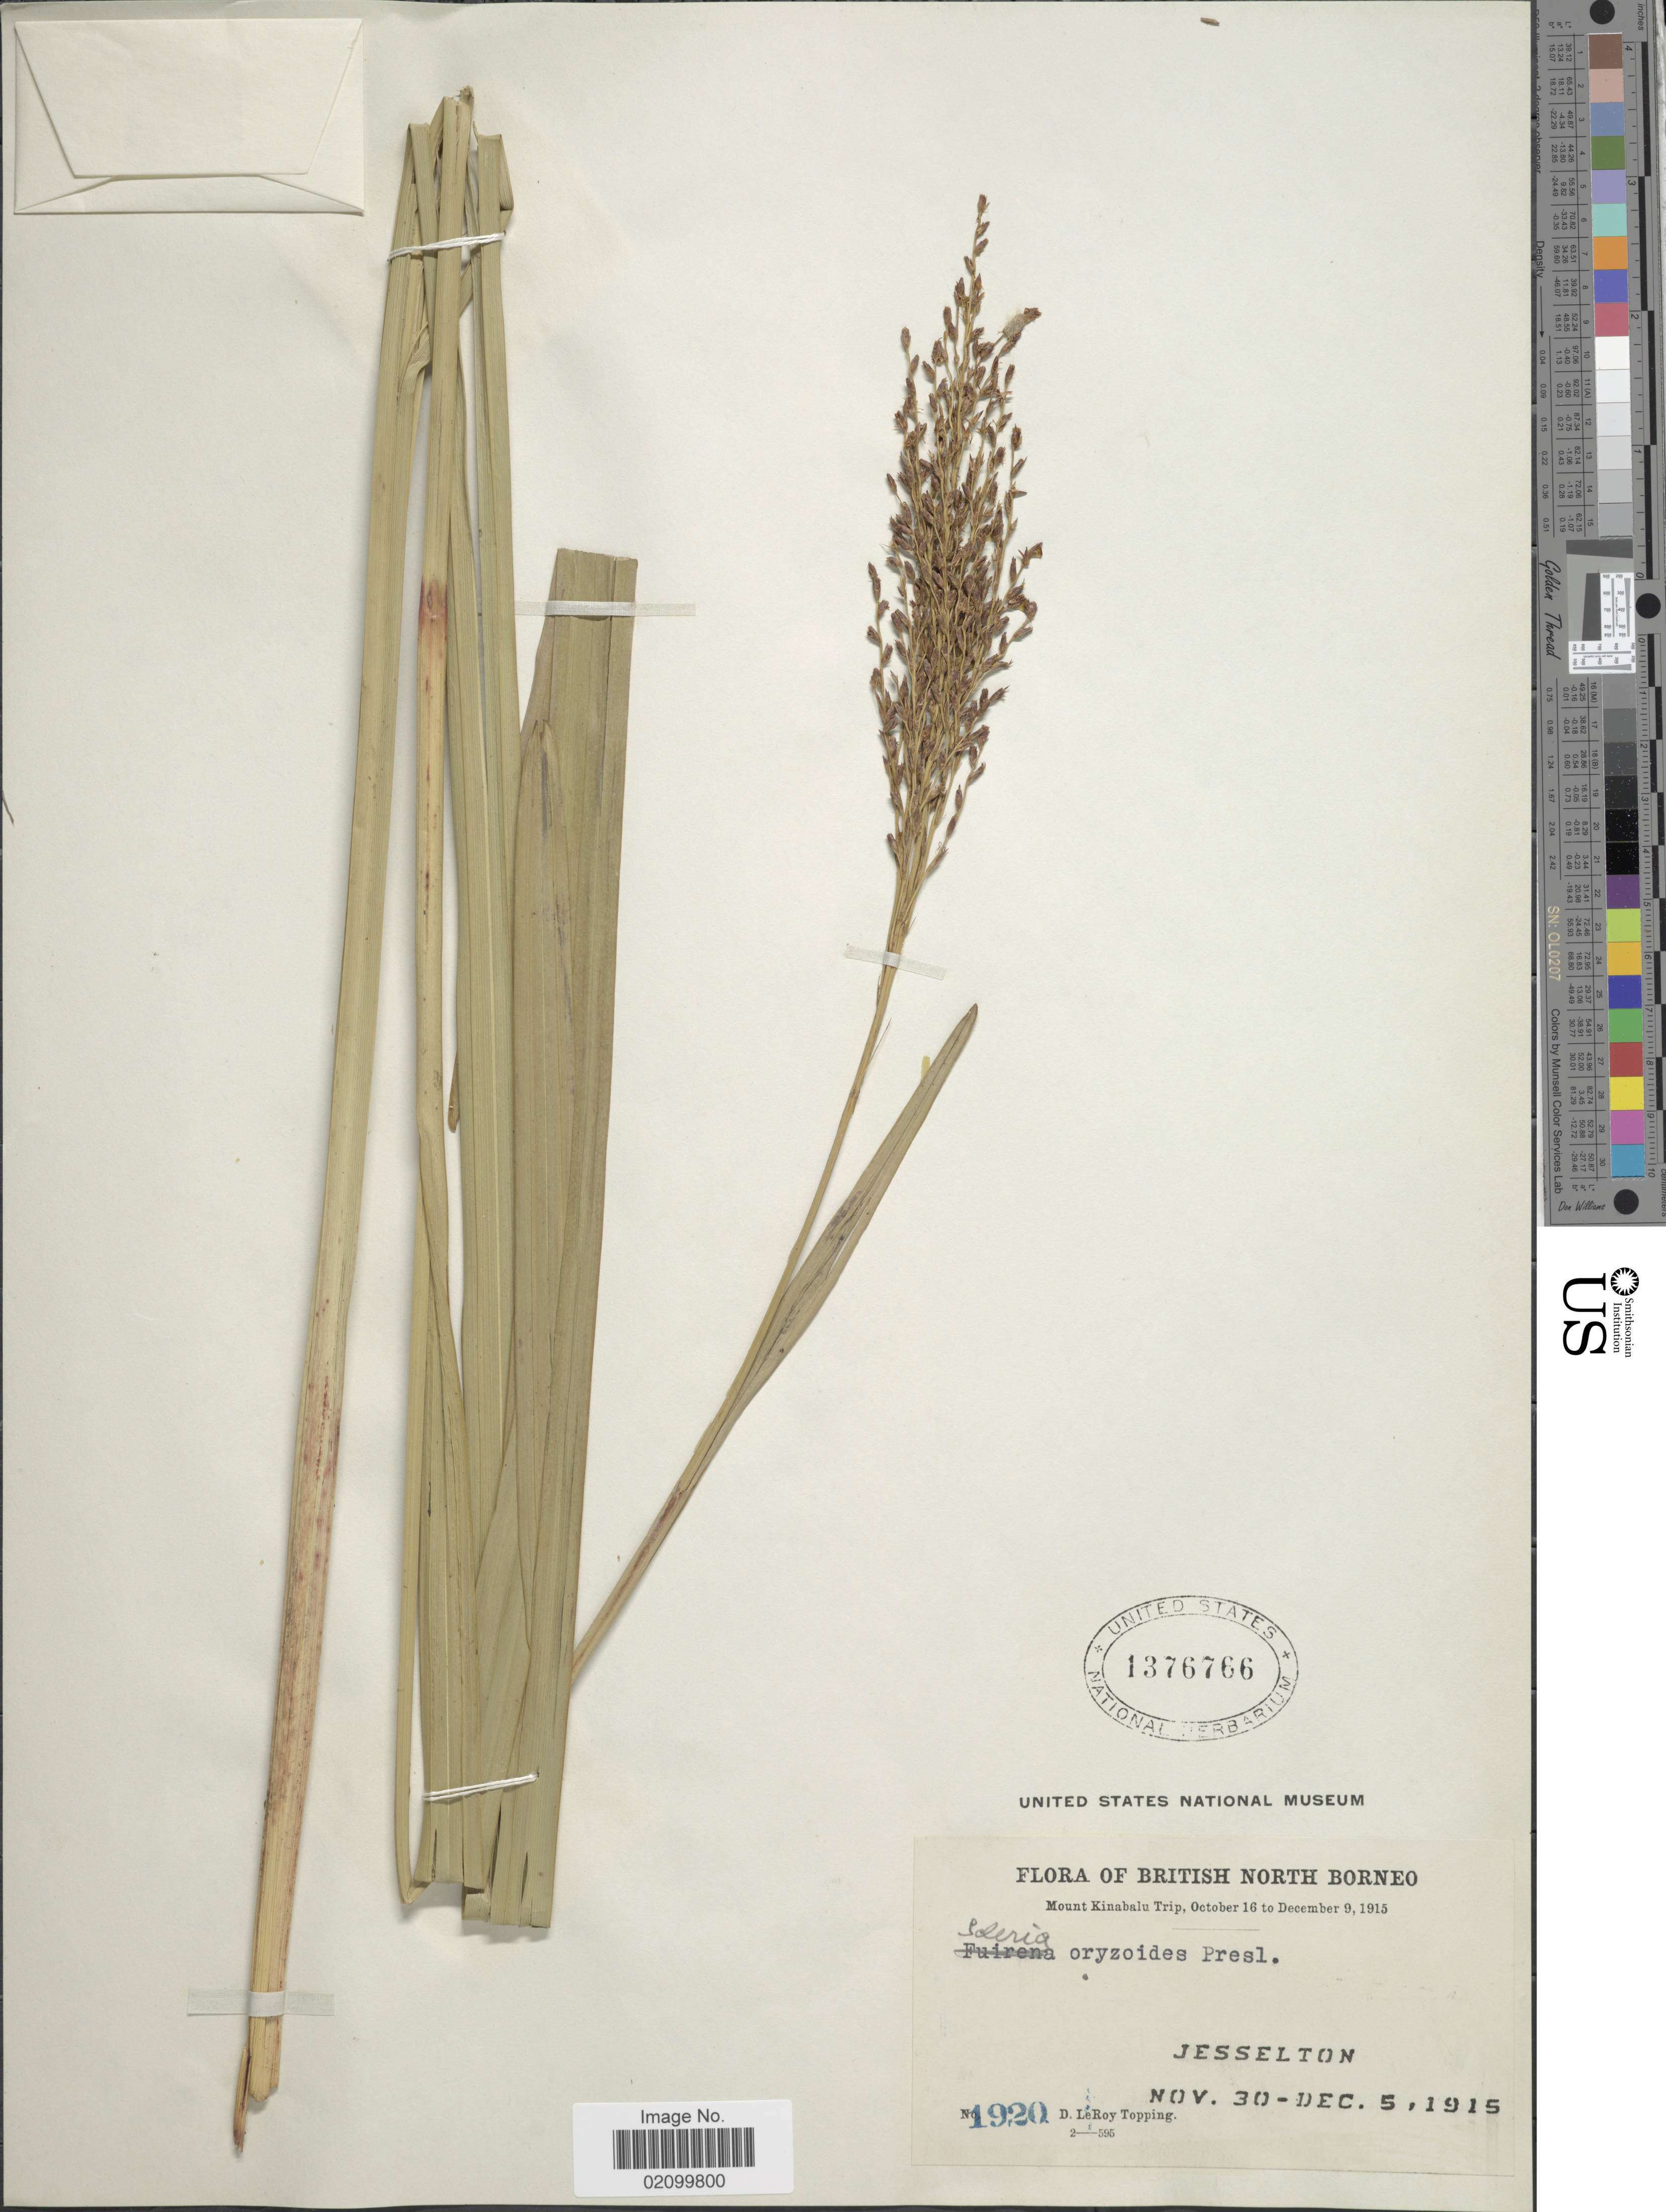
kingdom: Plantae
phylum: Tracheophyta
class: Liliopsida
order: Poales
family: Cyperaceae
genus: Scleria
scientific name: Scleria poiformis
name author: Retz.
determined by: Strong, Mark T., (BOT), Smithsonian Institution - National Museum of Natural History (UNITED STATES)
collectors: D. L. Topping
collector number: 1920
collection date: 1915-11-30/1915-12-05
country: Malaysia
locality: British North Borneo. Jesselton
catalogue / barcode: US 1376766